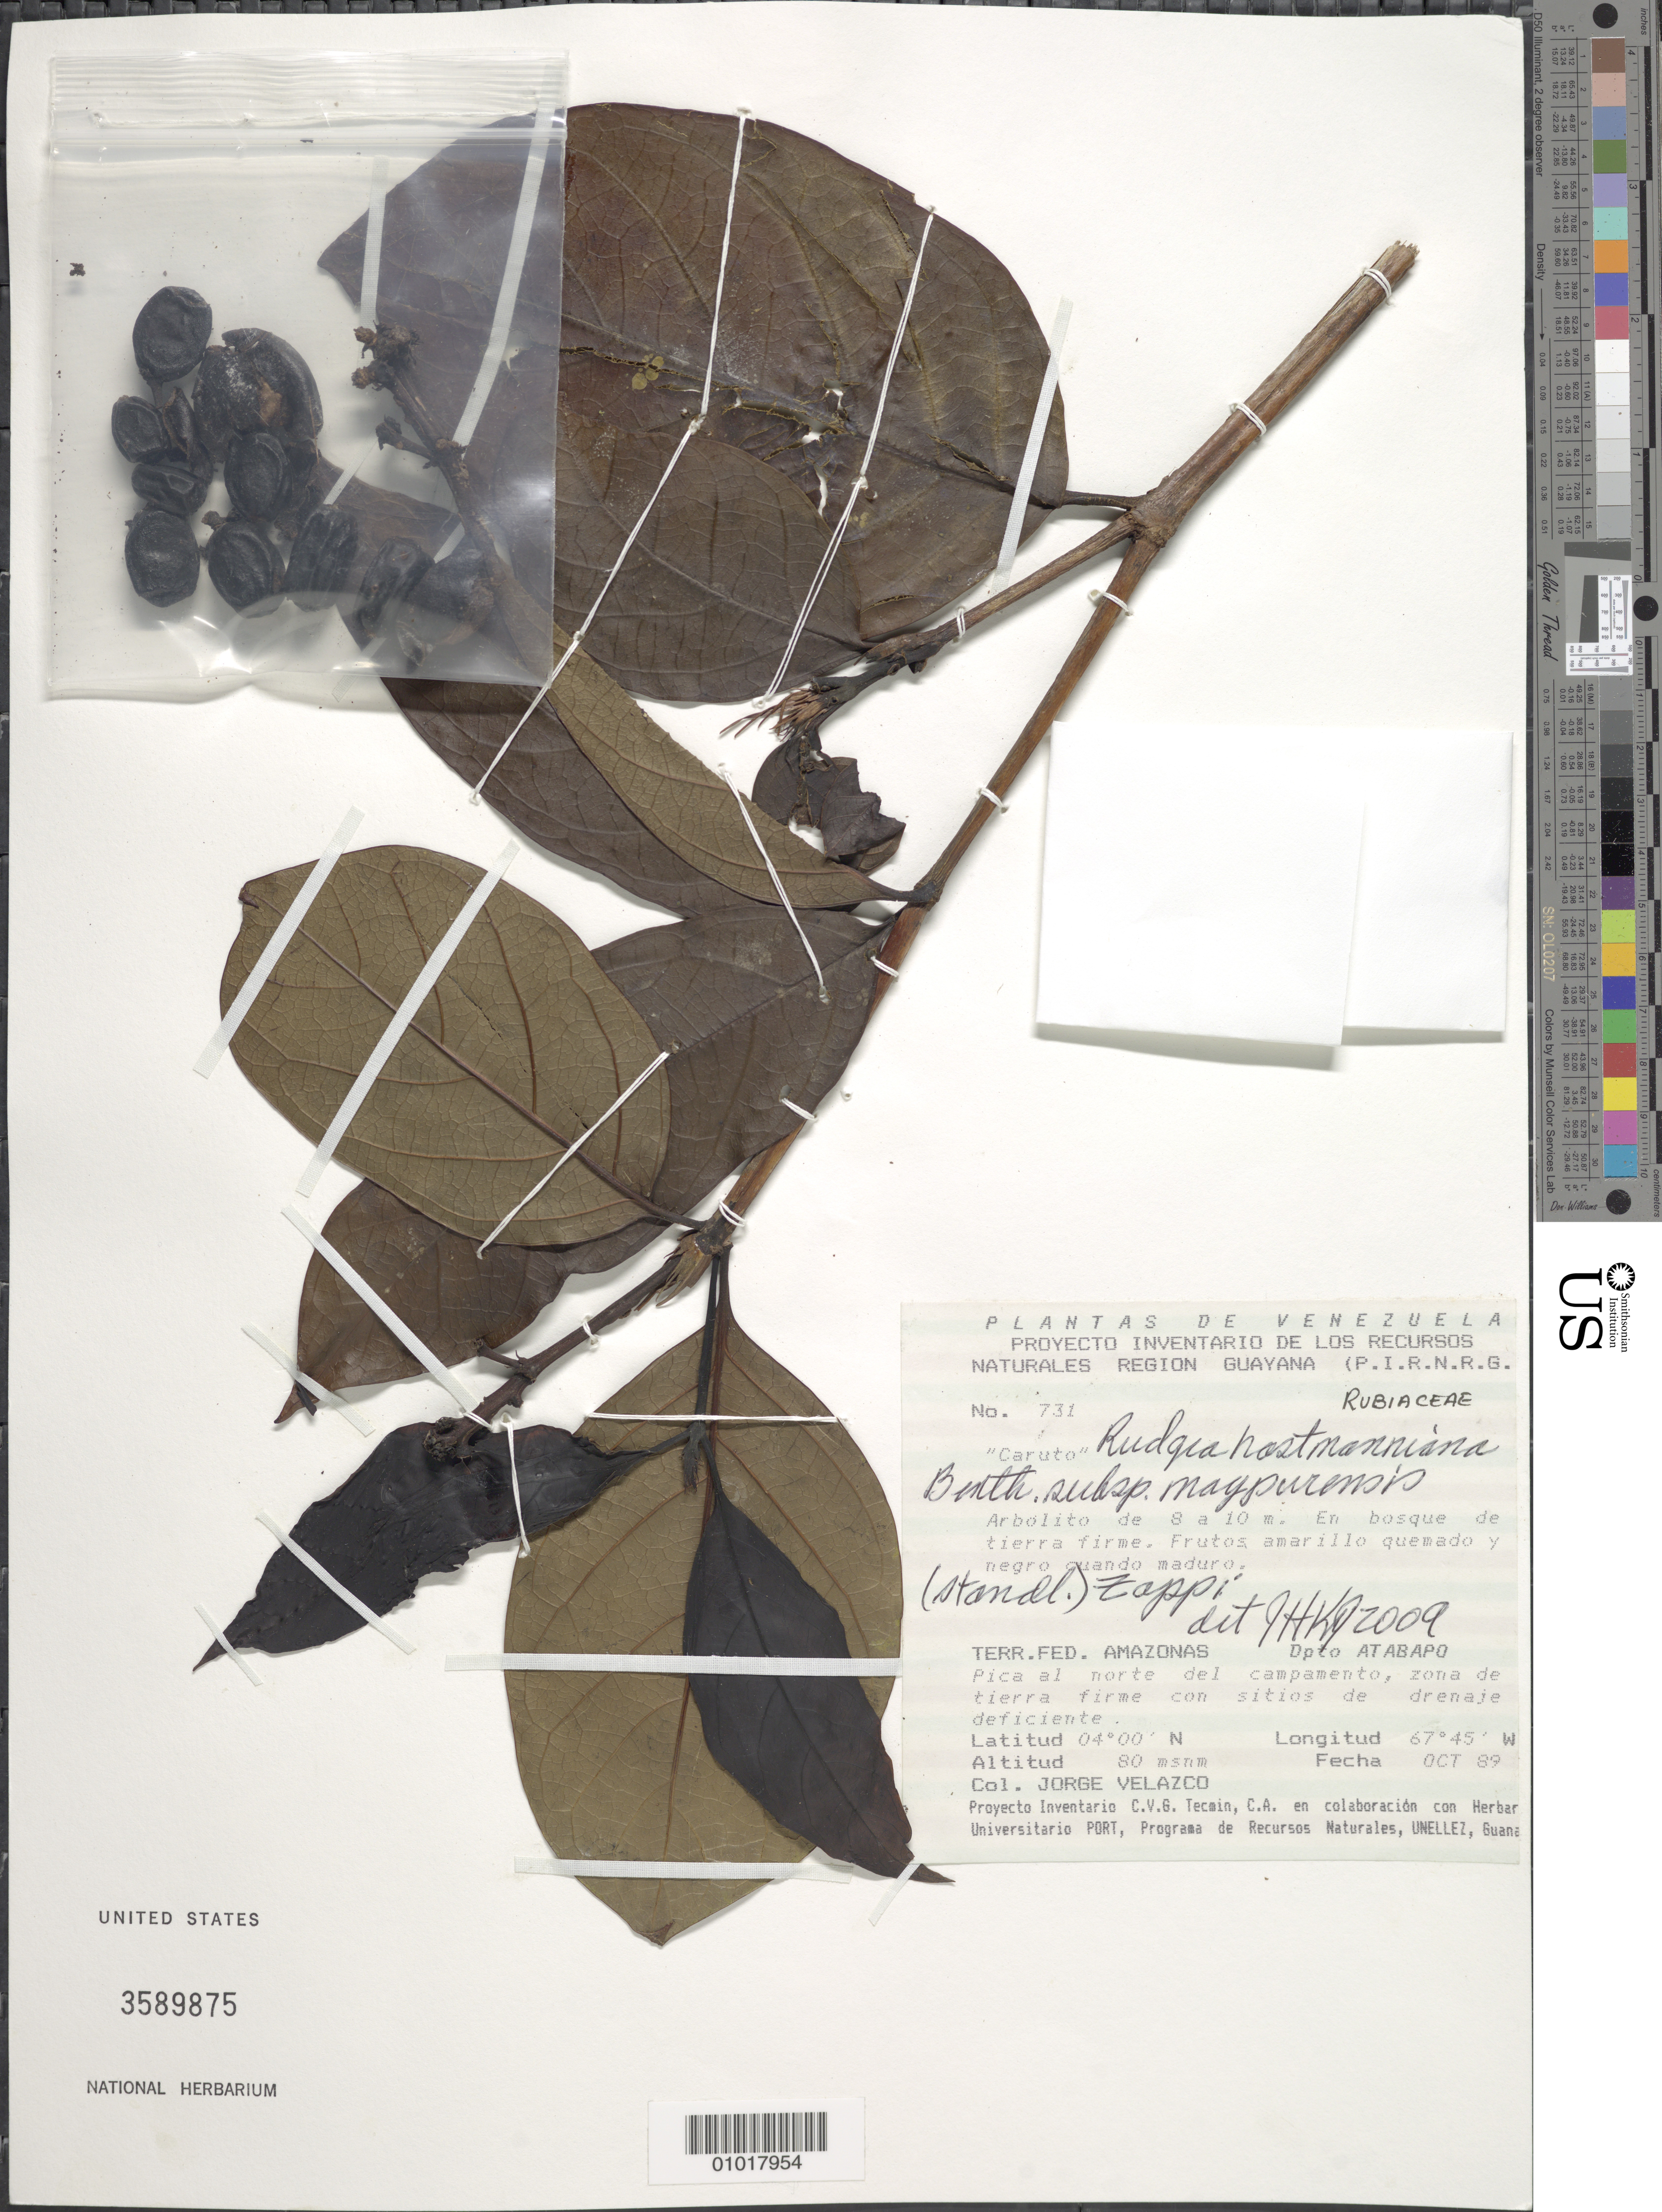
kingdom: Plantae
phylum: Tracheophyta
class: Magnoliopsida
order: Gentianales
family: Rubiaceae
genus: Rudgea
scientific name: Rudgea hostmanniana subsp. maypurensis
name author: (Standl.) Zappi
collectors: J. Velazco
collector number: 731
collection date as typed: Oct-89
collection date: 1989-10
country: Venezuela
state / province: Amazonas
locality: Pica al norte del campamento, zona de tierra firme con sitios de drenaje deficiente.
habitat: En bosque de tierra firme.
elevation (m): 80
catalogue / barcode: US 3589875